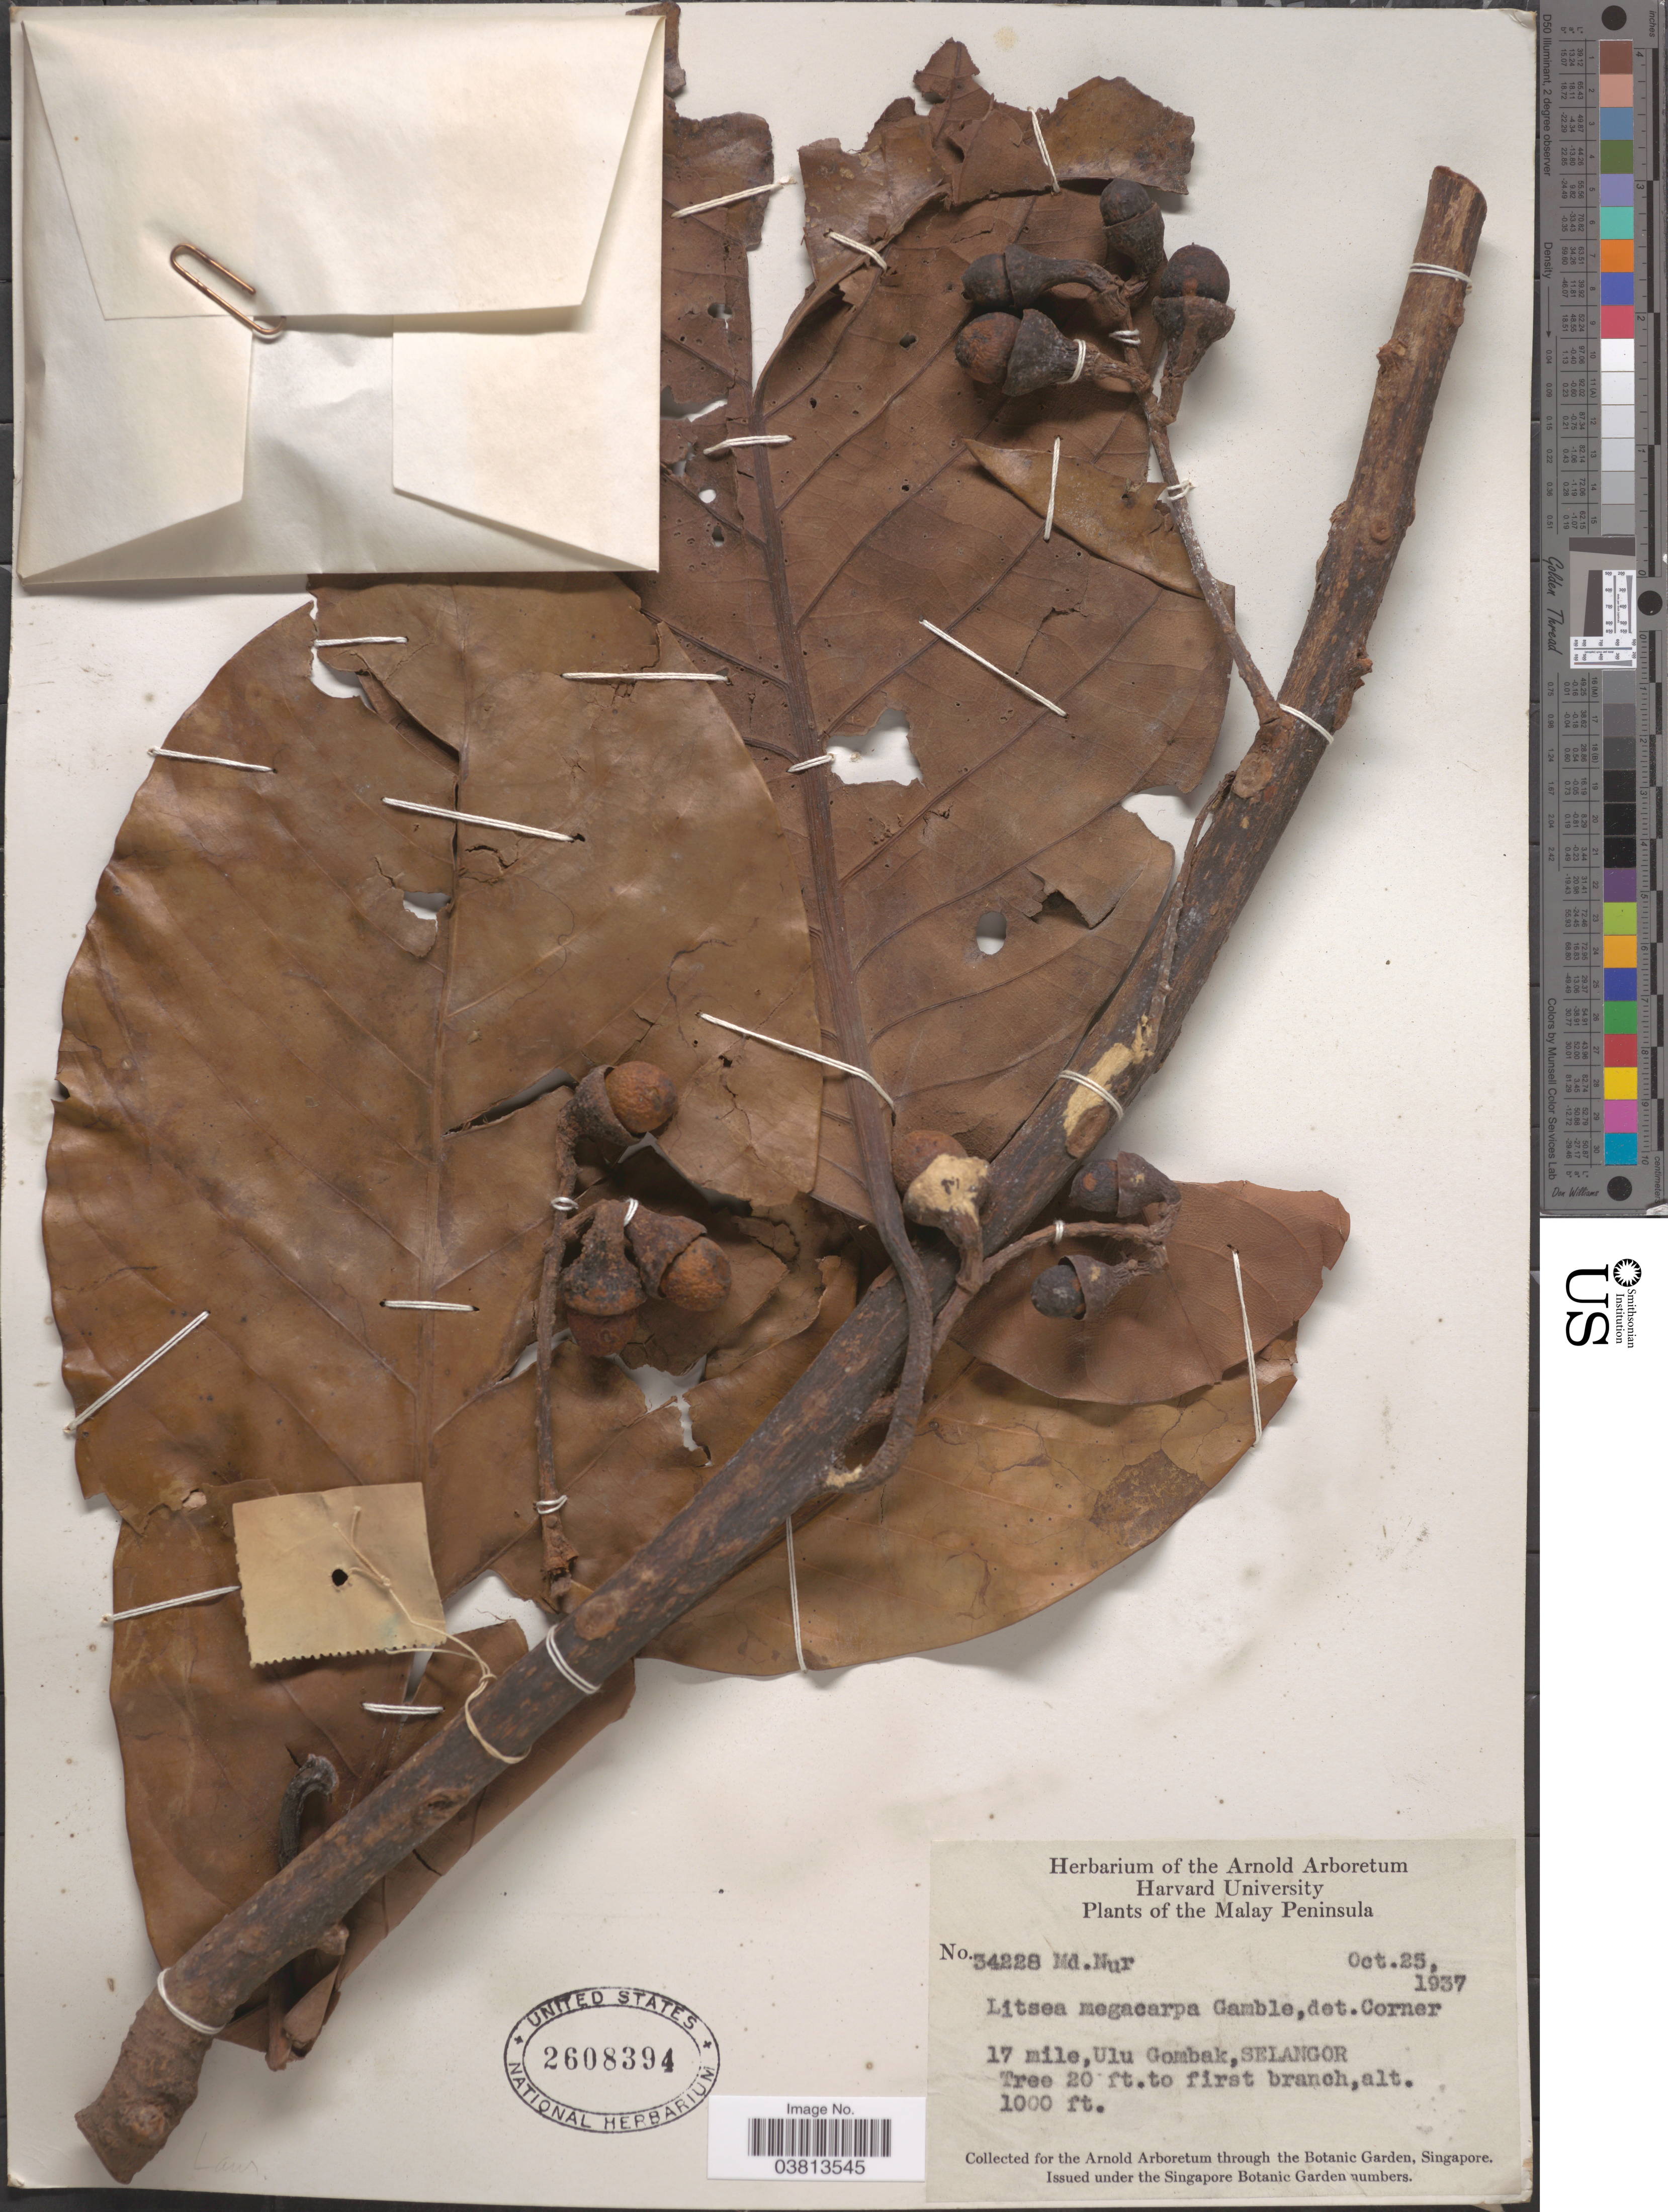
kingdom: Plantae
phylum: Tracheophyta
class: Magnoliopsida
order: Laurales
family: Lauraceae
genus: Litsea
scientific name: Litsea megacarpa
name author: Gamble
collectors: M. Nur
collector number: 34228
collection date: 1937-10-25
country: Malaysia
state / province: Selangor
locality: The Malay Peninsula. 17 mile, Ulu Gombak.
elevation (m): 305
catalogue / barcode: US 2608394